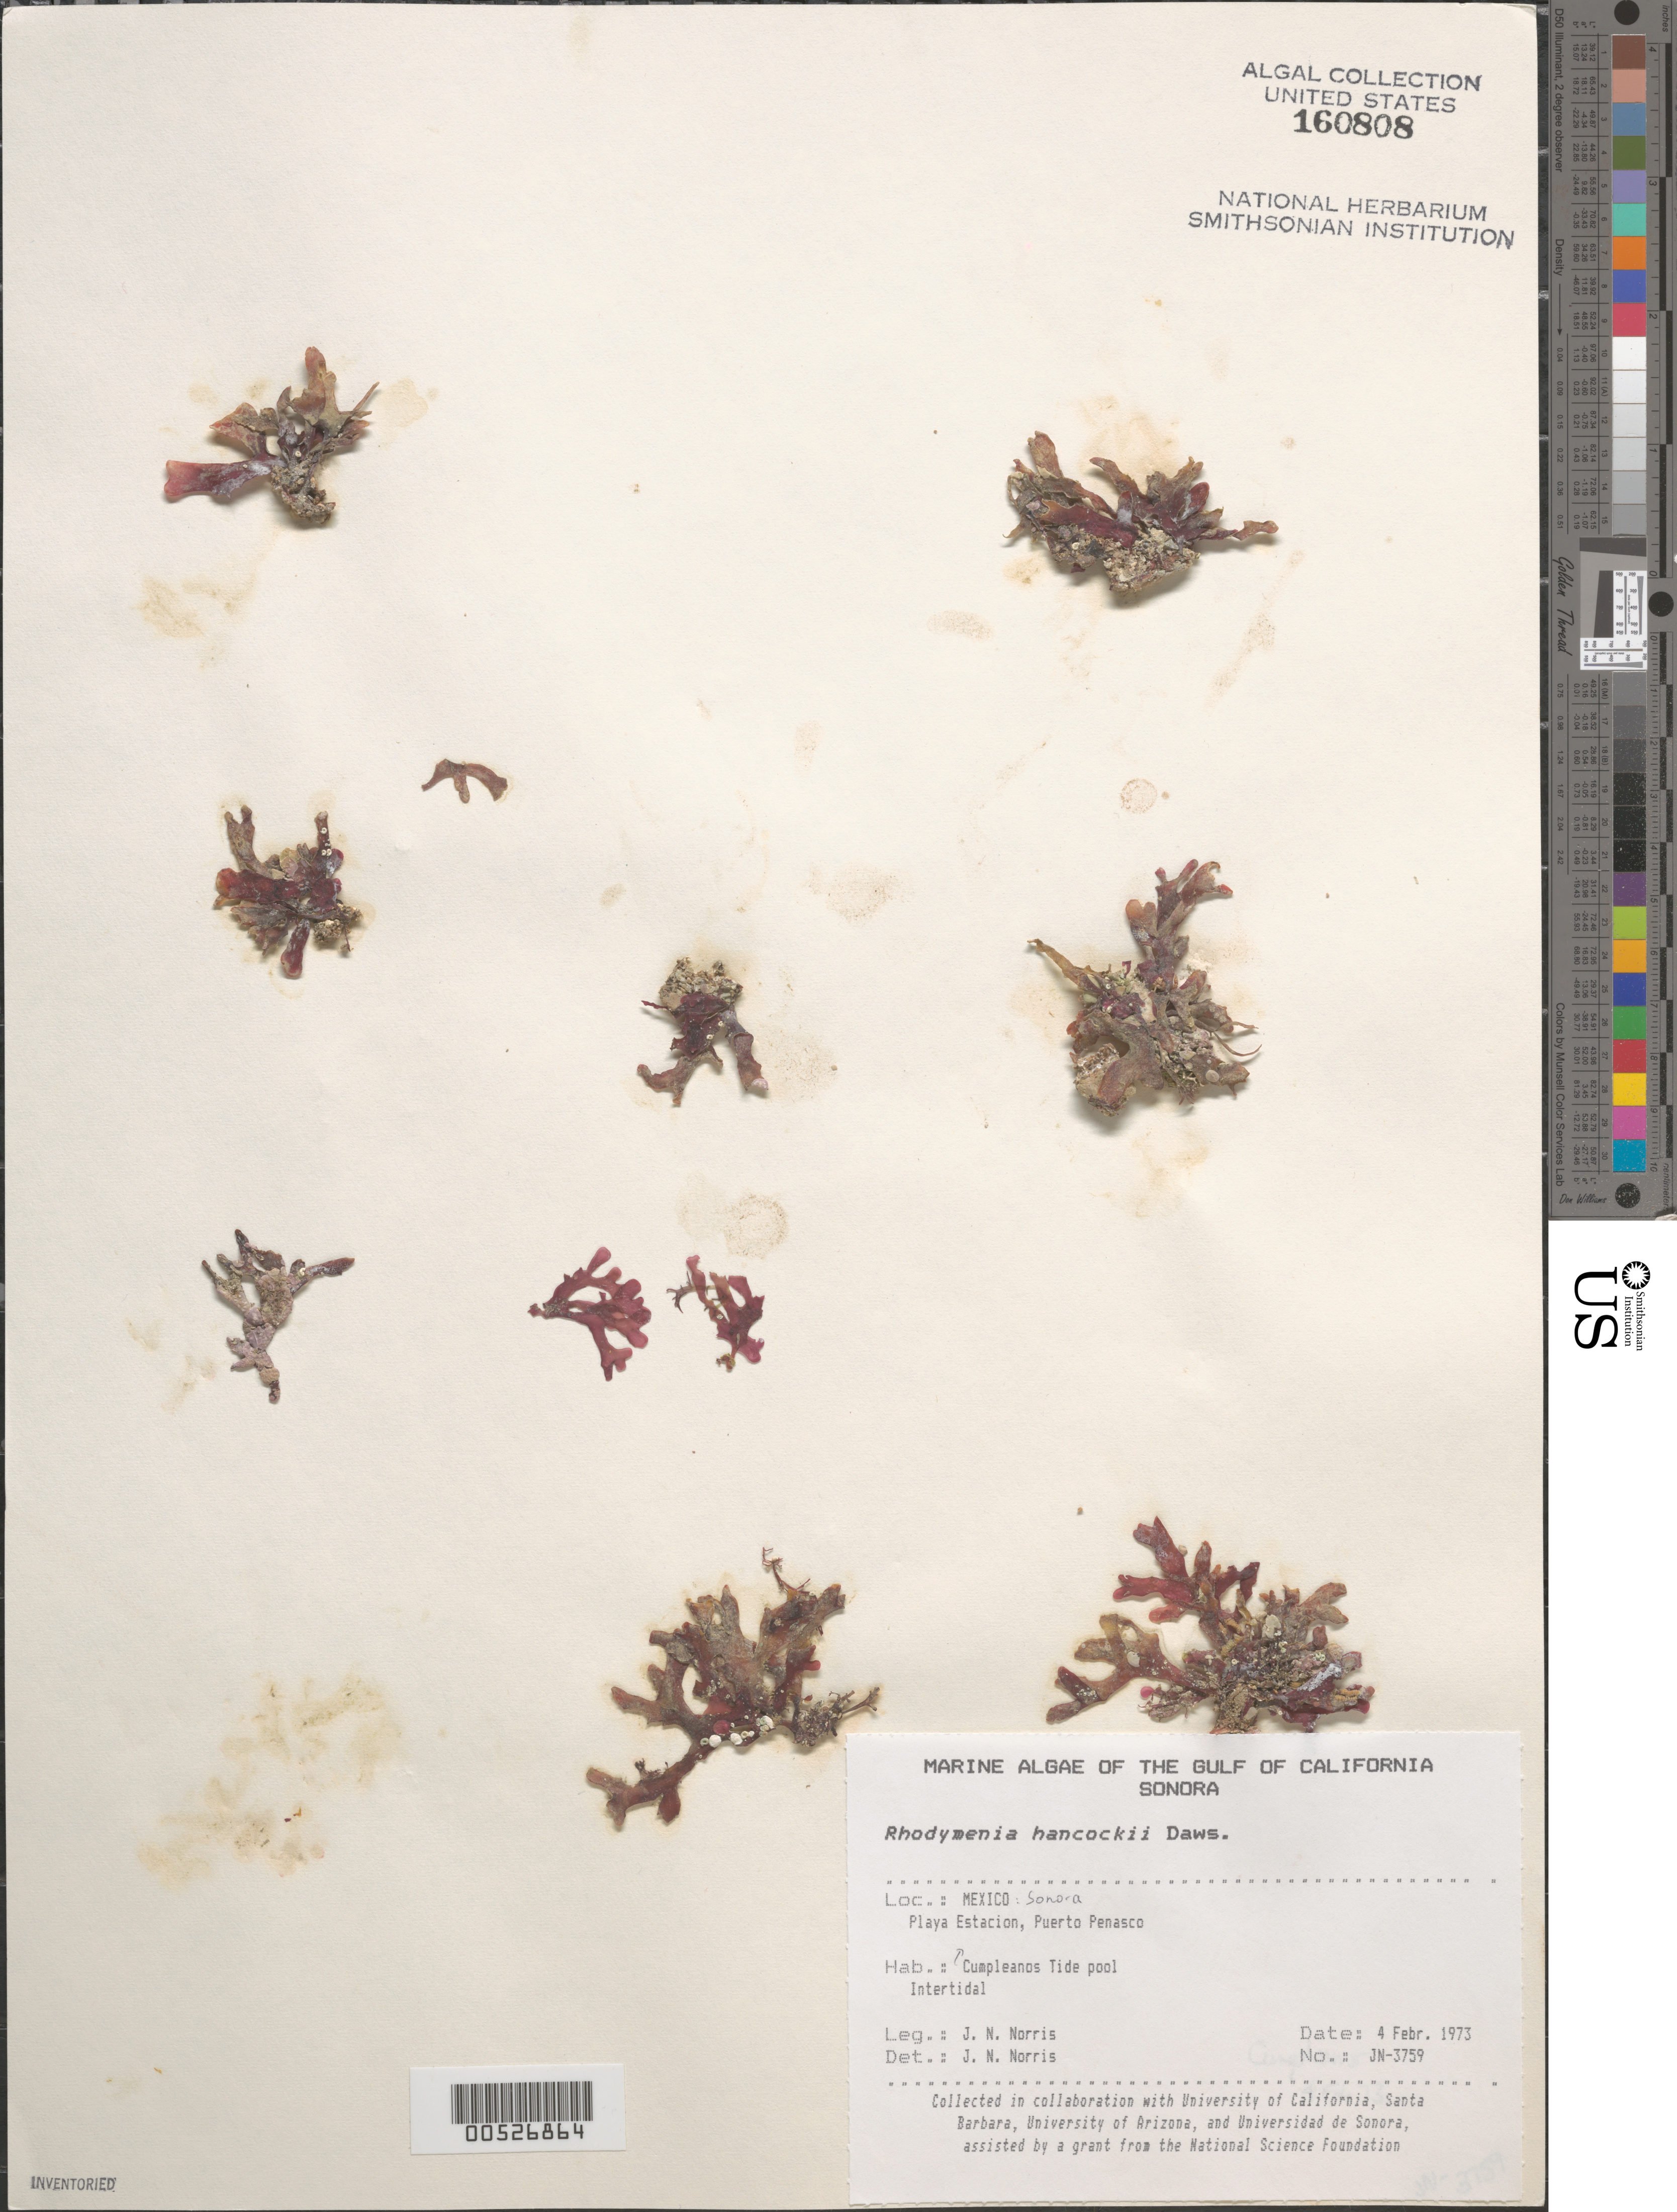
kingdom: Plantae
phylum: Rhodophyta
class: Florideophyceae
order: Rhodymeniales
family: Rhodymeniaceae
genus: Rhodymenia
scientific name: Rhodymenia hancockii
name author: E.Y. Dawson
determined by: Norris, James N.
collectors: J. N. Norris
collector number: JN-3759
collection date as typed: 04 Feb 1973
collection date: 1973-02-04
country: Mexico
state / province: Sonora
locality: Playa Estacion, Puerto Penasco, Cumpleanos tide pool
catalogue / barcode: US 160808